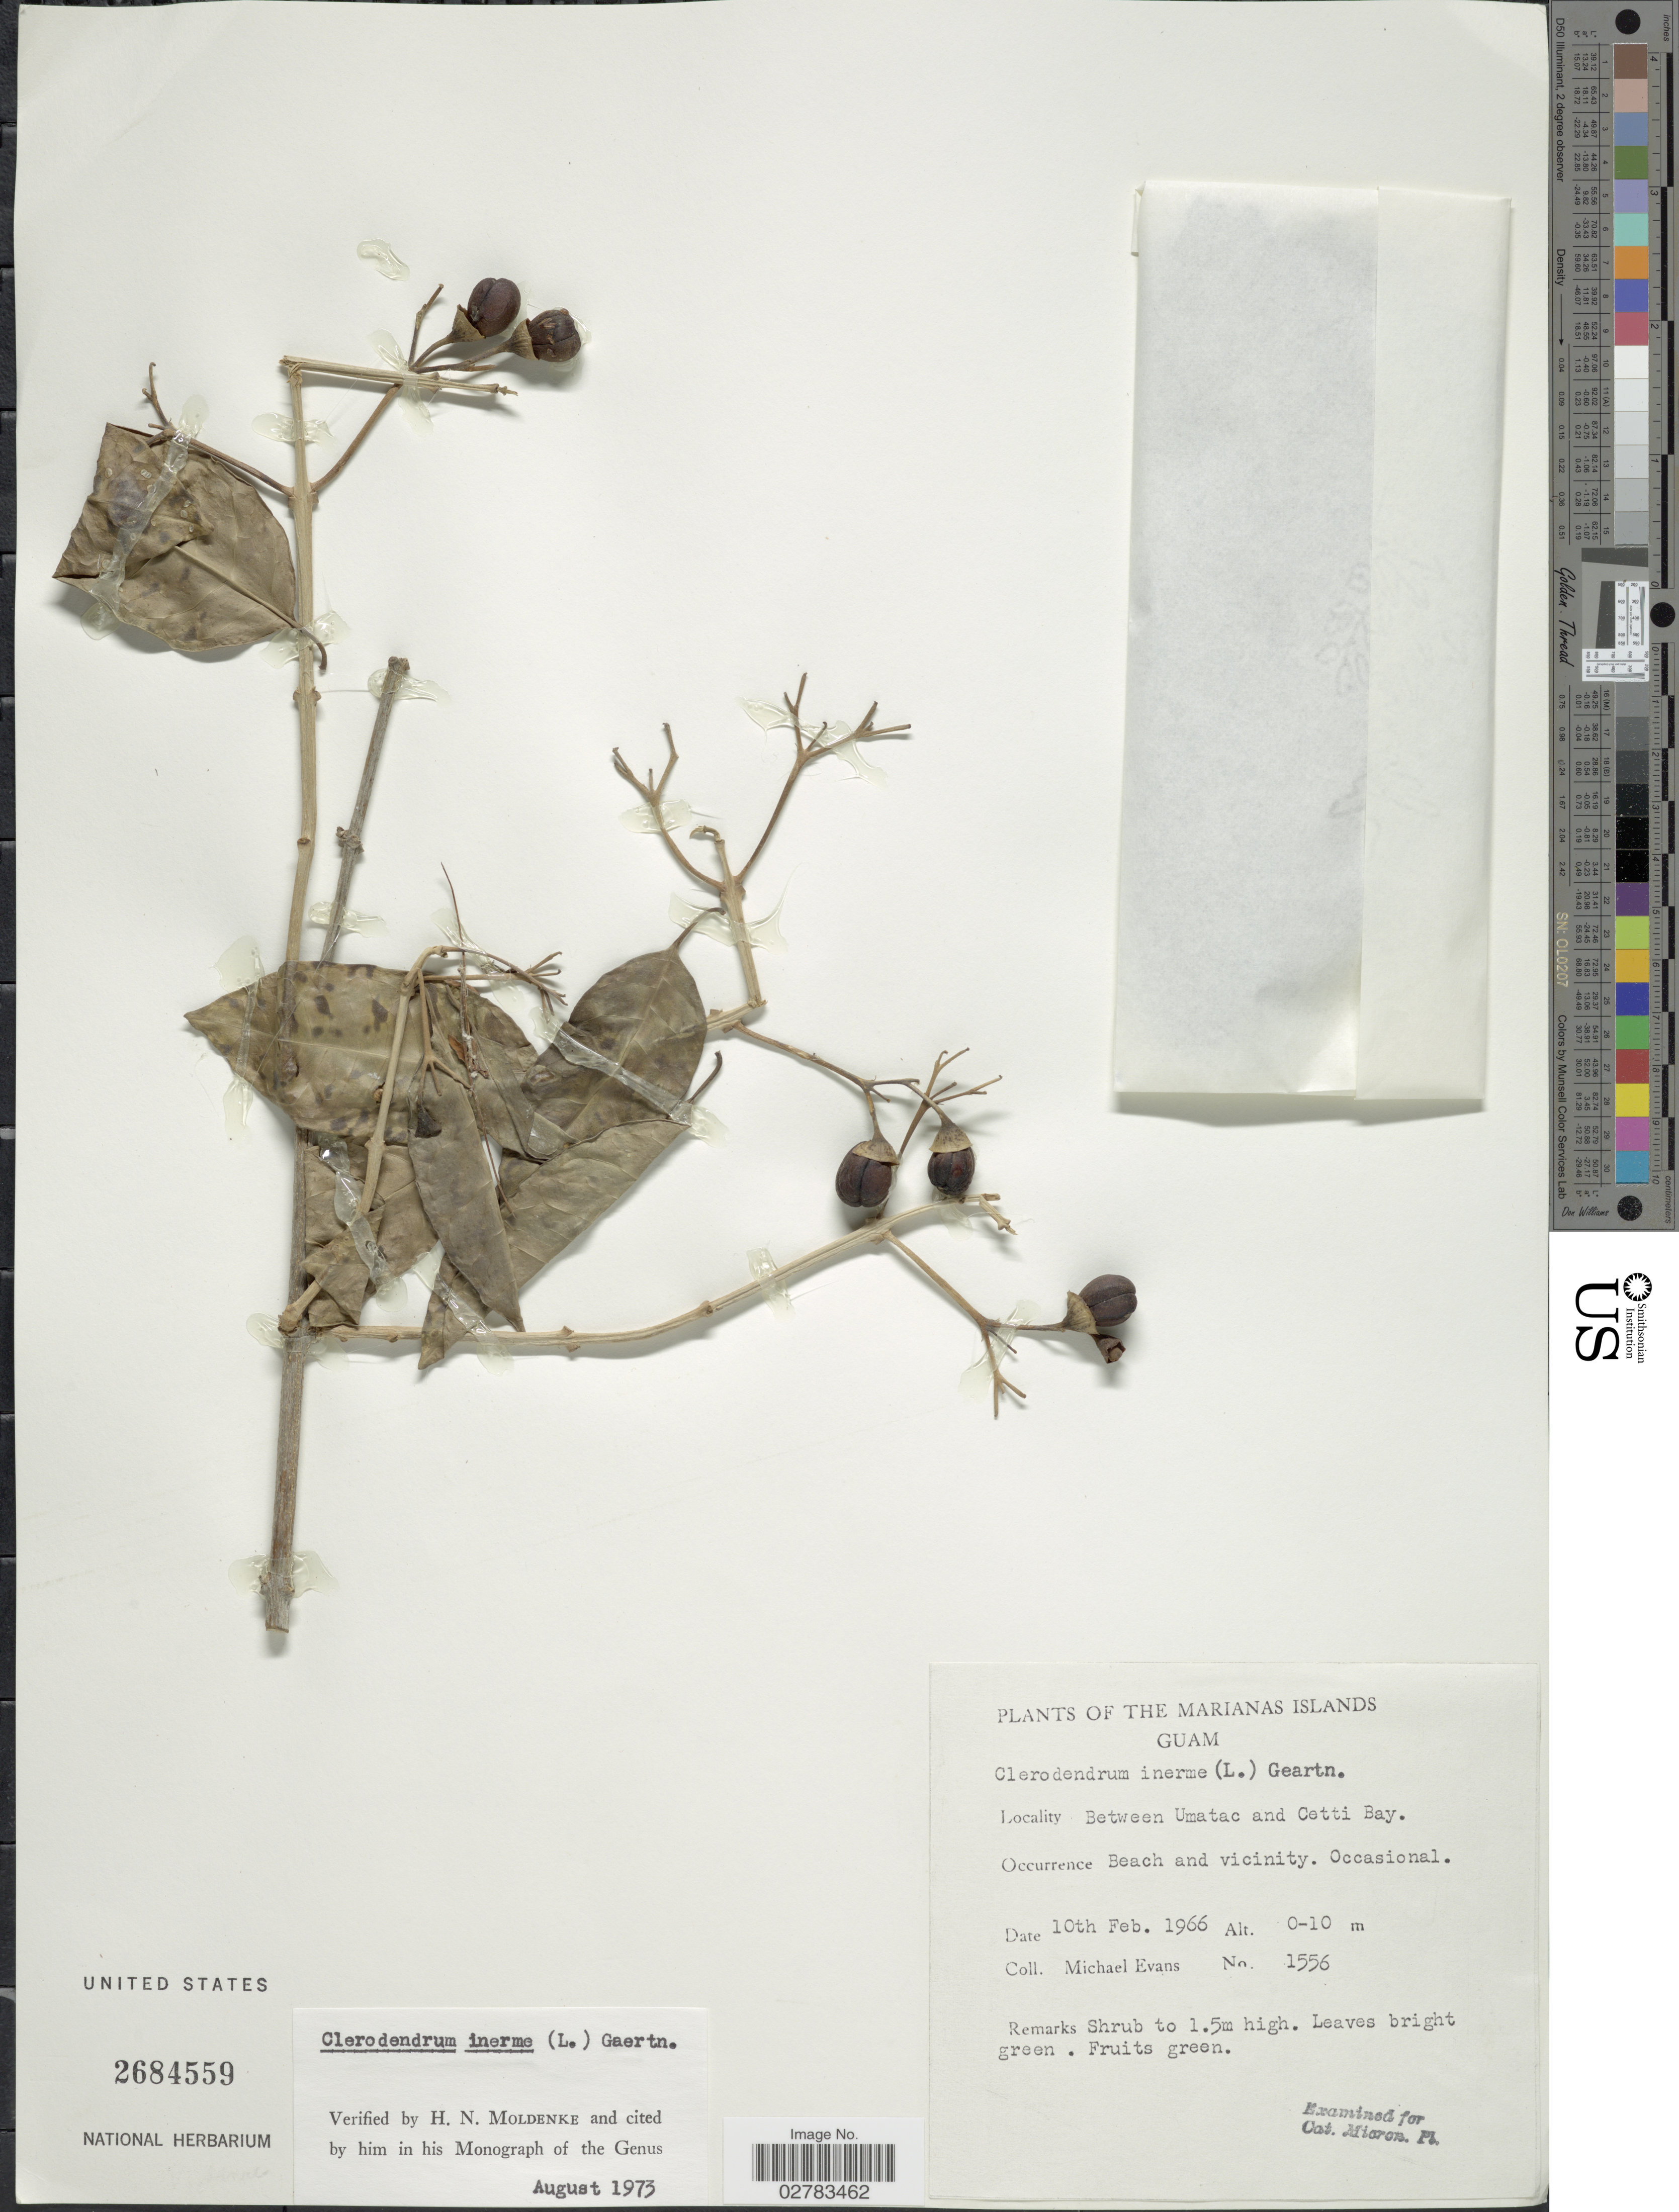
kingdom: Plantae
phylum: Tracheophyta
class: Magnoliopsida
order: Lamiales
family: Lamiaceae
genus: Clerodendrum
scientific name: Clerodendrum inerme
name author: (L.) Gaertn.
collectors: M. Evans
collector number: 1556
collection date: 1966-02-10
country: Guam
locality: The Marianas Islands, Guam, Between Umatac and Cetti Bay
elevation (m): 0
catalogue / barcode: US 2684559